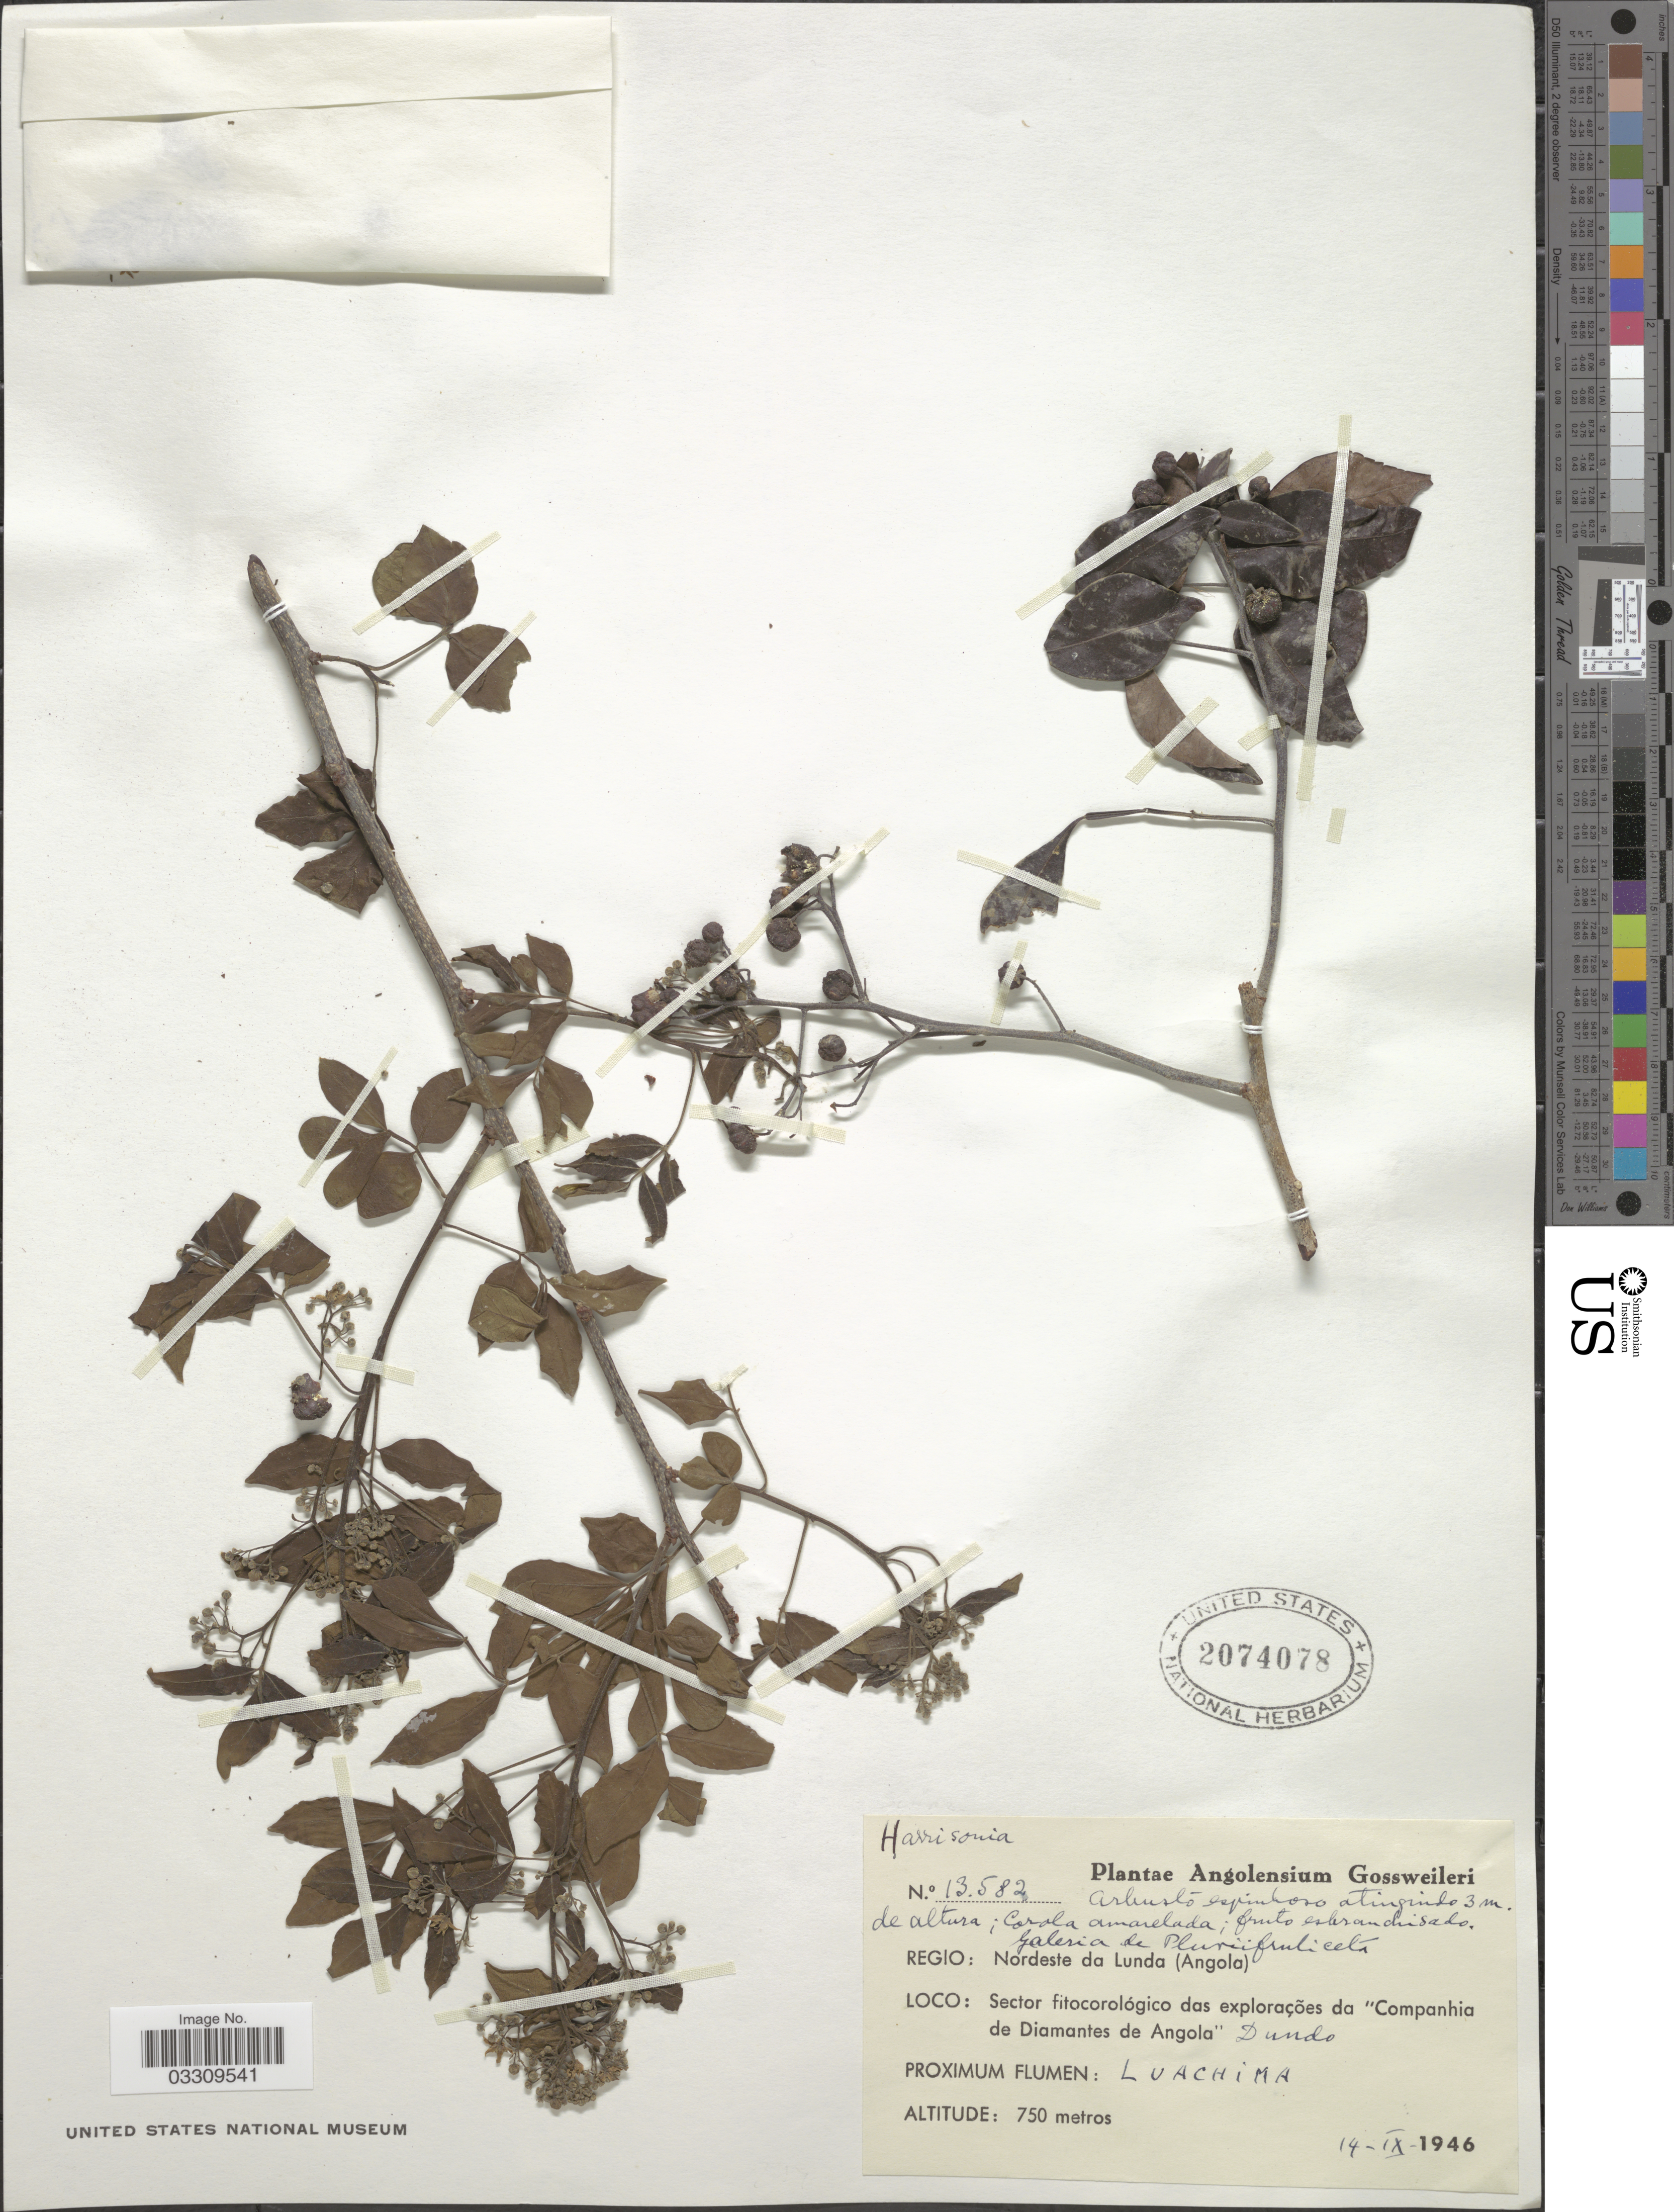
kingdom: Plantae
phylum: Tracheophyta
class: Magnoliopsida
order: Sapindales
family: Rutaceae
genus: Harrisonia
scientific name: Harrisonia sp.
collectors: Gossweiler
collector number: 13582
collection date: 1946-09-14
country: Angola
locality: Regio: Nordeste da Lunda. Loco: Sector fitocorológico das explorações da "Companhia de Diamantes de Angola" Dundo.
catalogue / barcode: US 2074078